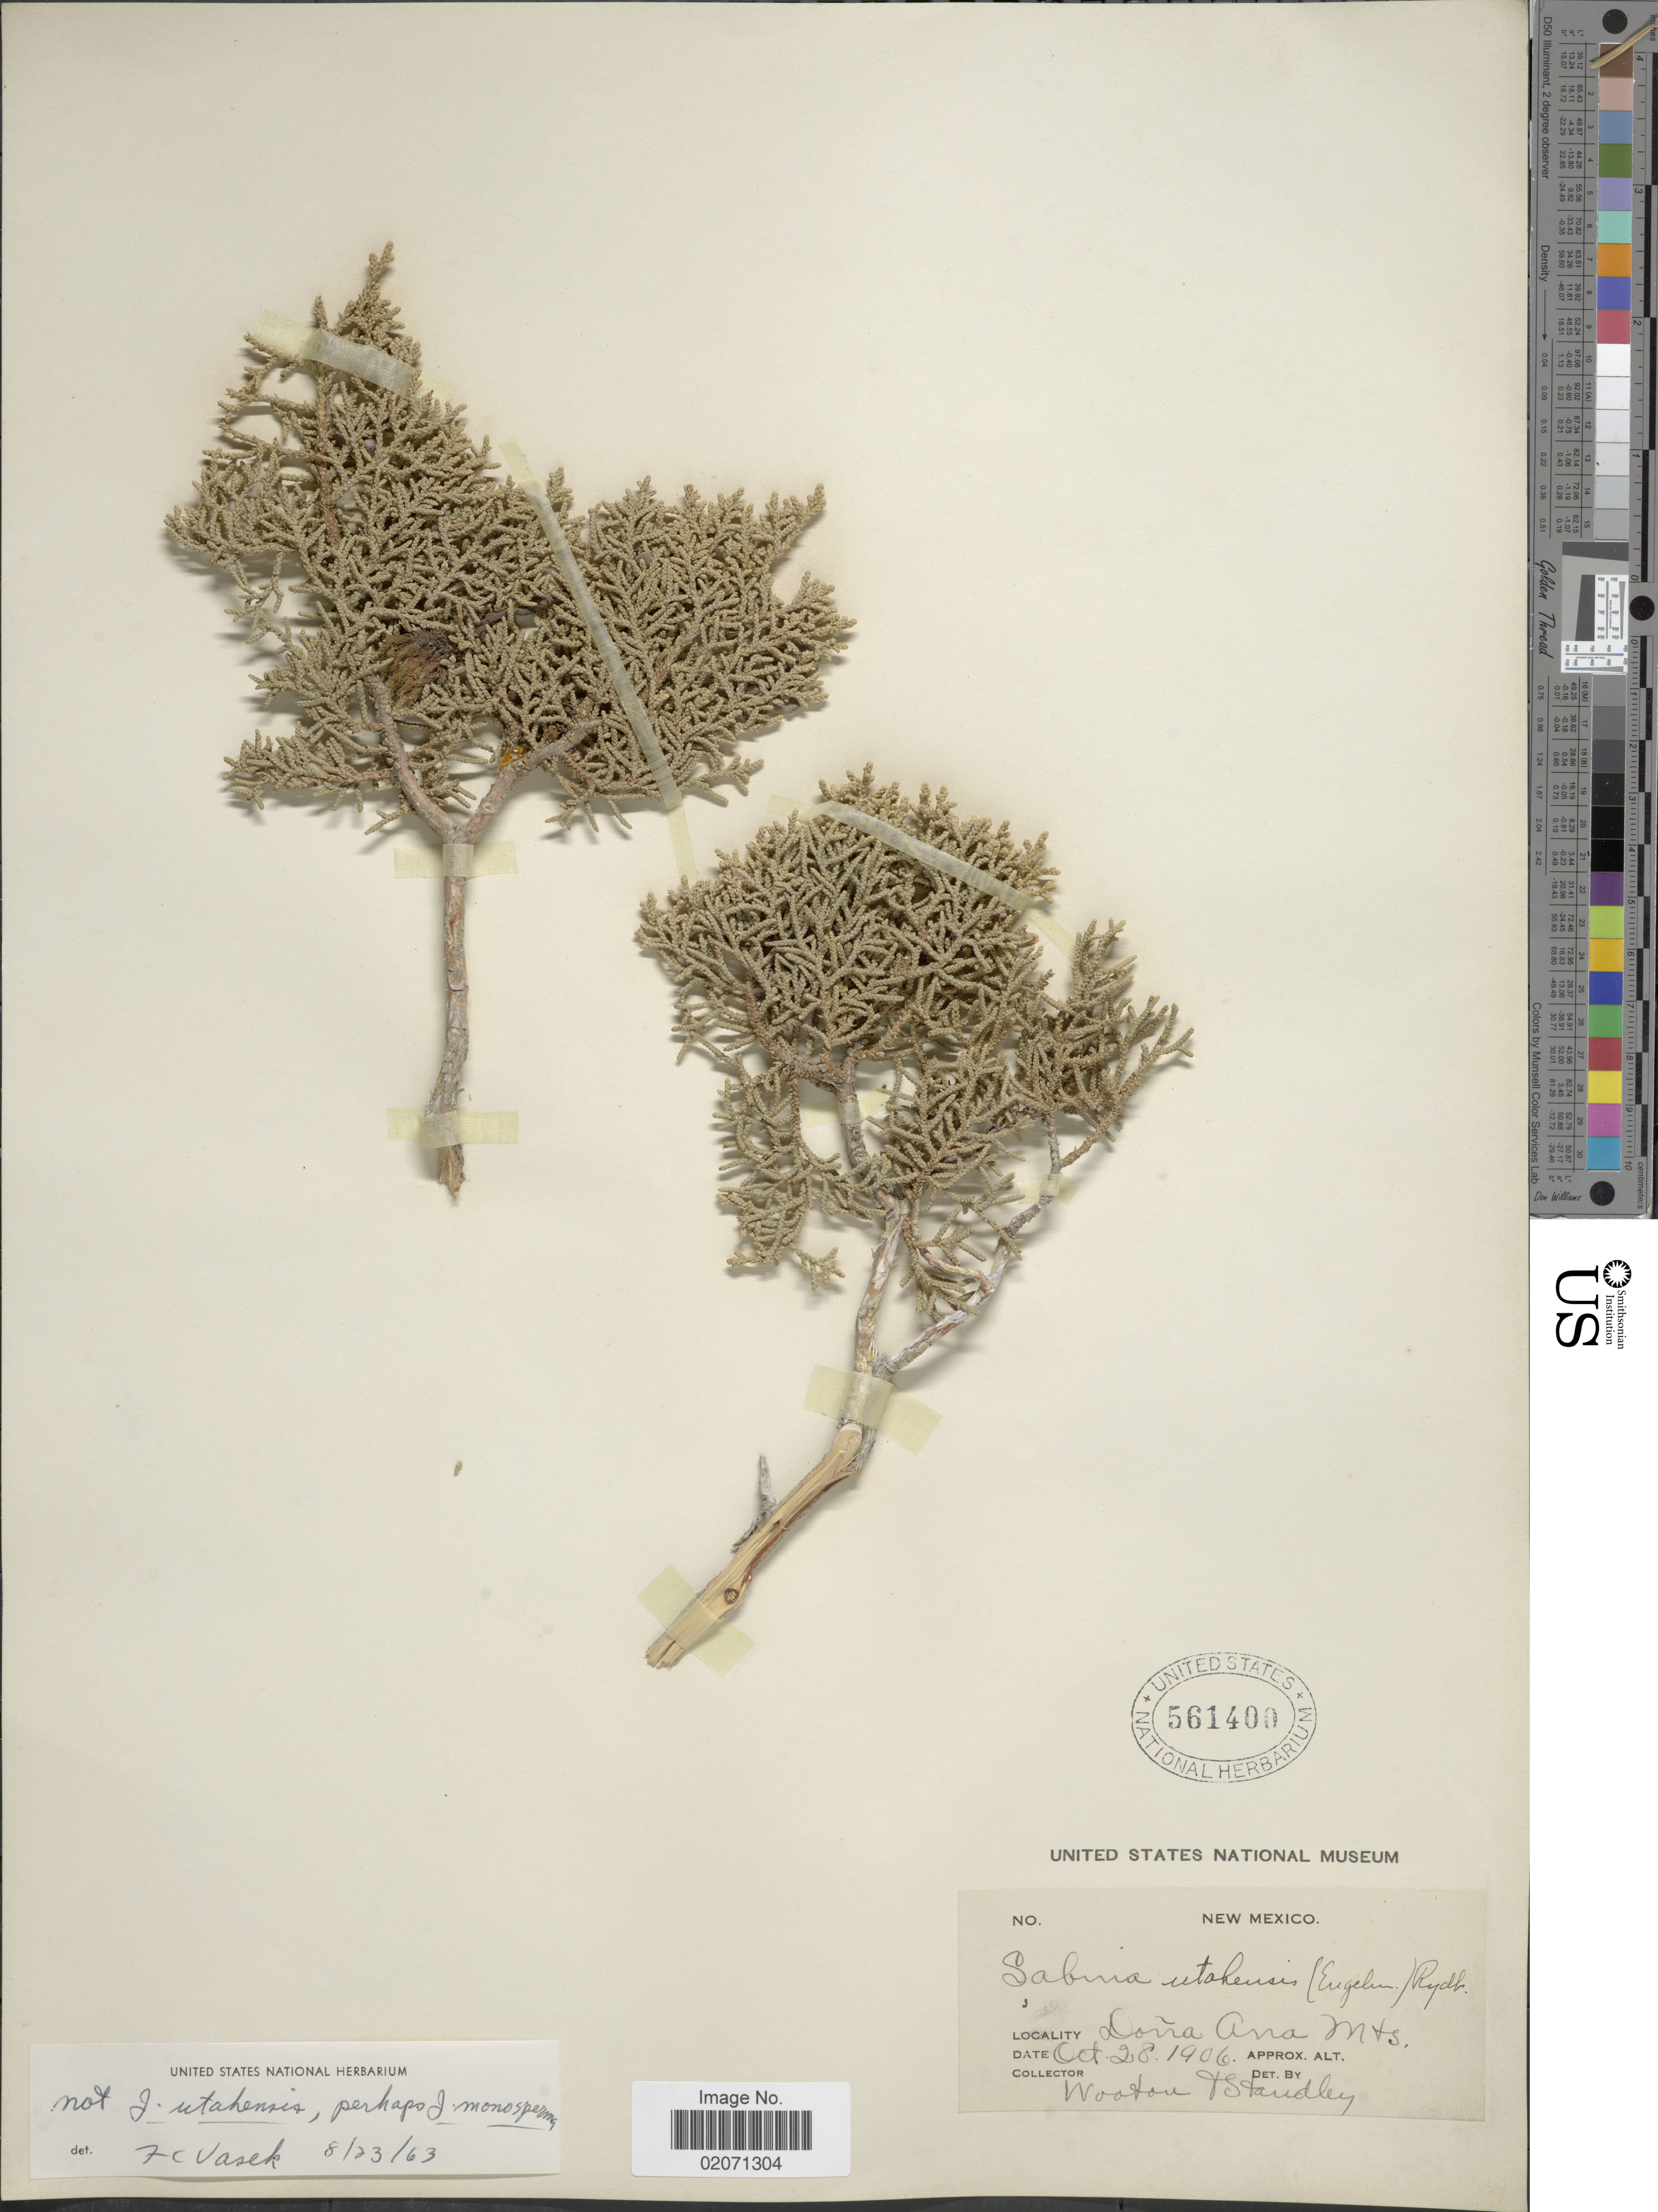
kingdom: Plantae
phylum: Tracheophyta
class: Pinopsida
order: Pinales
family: Cupressaceae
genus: Juniperus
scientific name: Juniperus monosperma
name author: (Engelm.) Sarg.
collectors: E. O. Wooton & P. C. Standley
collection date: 1906-10-28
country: United States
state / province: New Mexico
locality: Dona Ana Mts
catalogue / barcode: US 561400